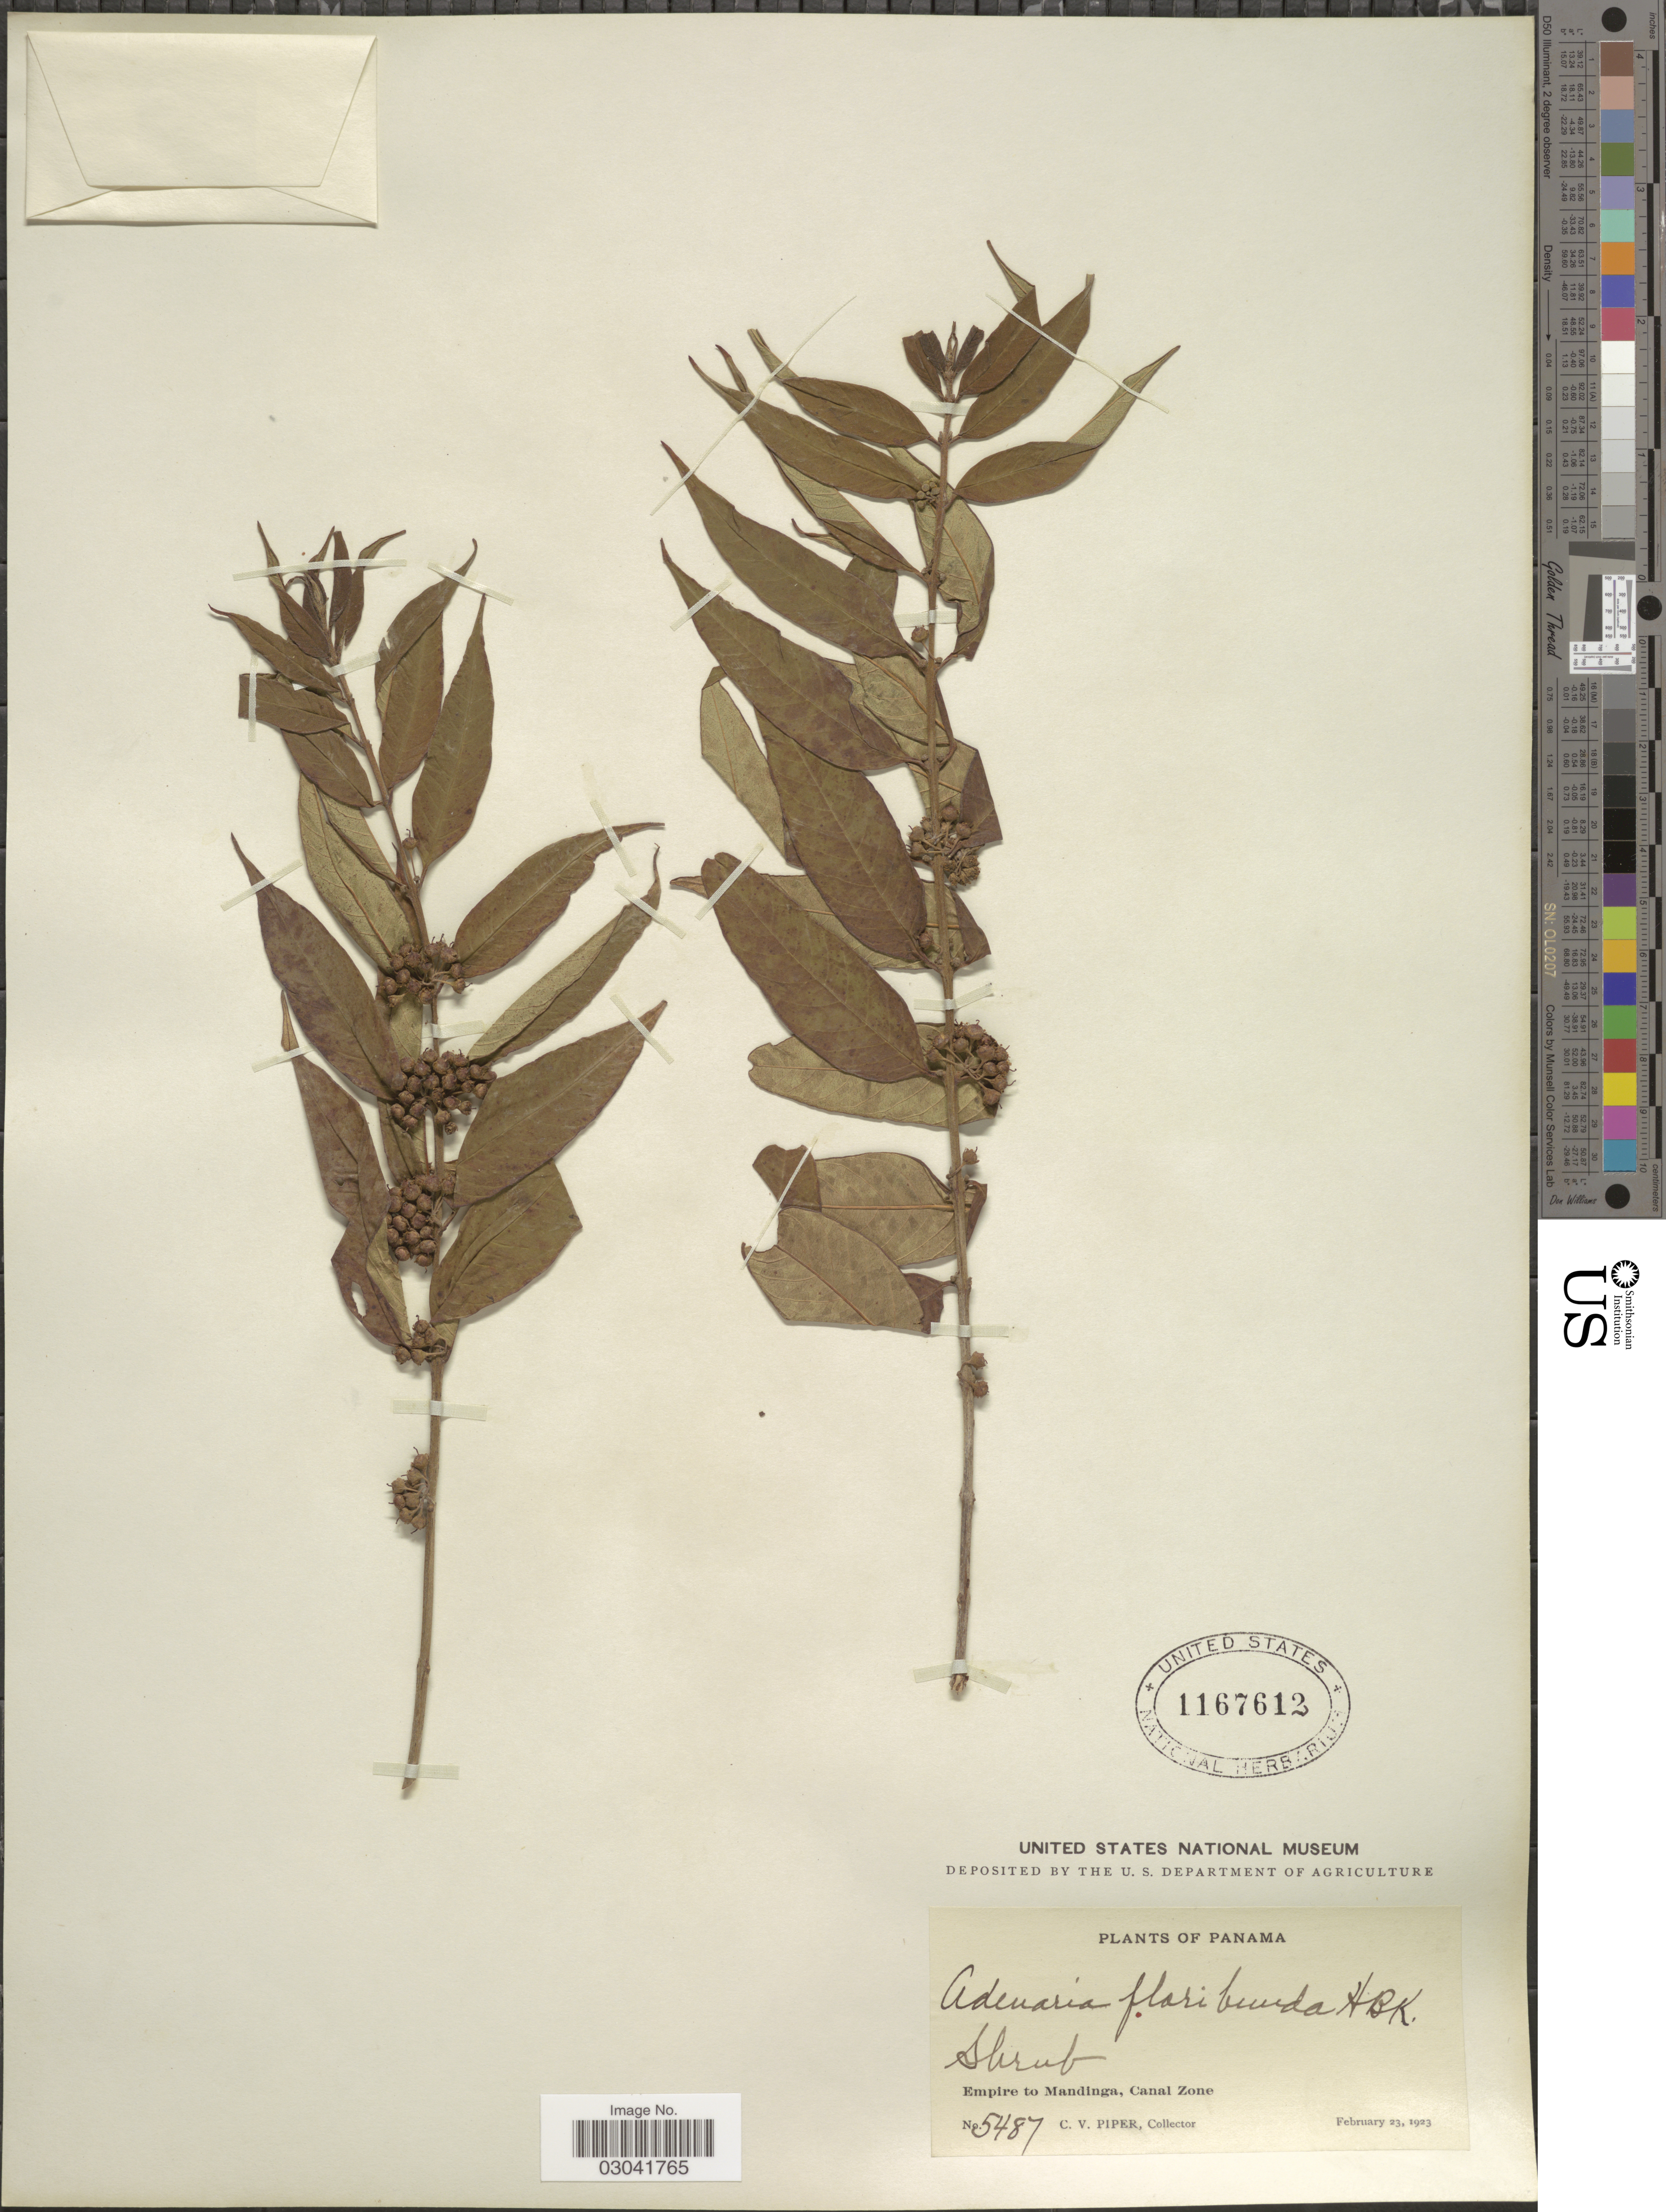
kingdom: Plantae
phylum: Tracheophyta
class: Magnoliopsida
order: Myrtales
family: Lythraceae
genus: Adenaria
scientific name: Adenaria floribunda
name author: Kunth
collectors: C. V. Piper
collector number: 5487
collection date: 1923-02-23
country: Panama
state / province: Colón / Panamá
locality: Empire to Mandinga, Canal Zone.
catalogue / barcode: US 1167612